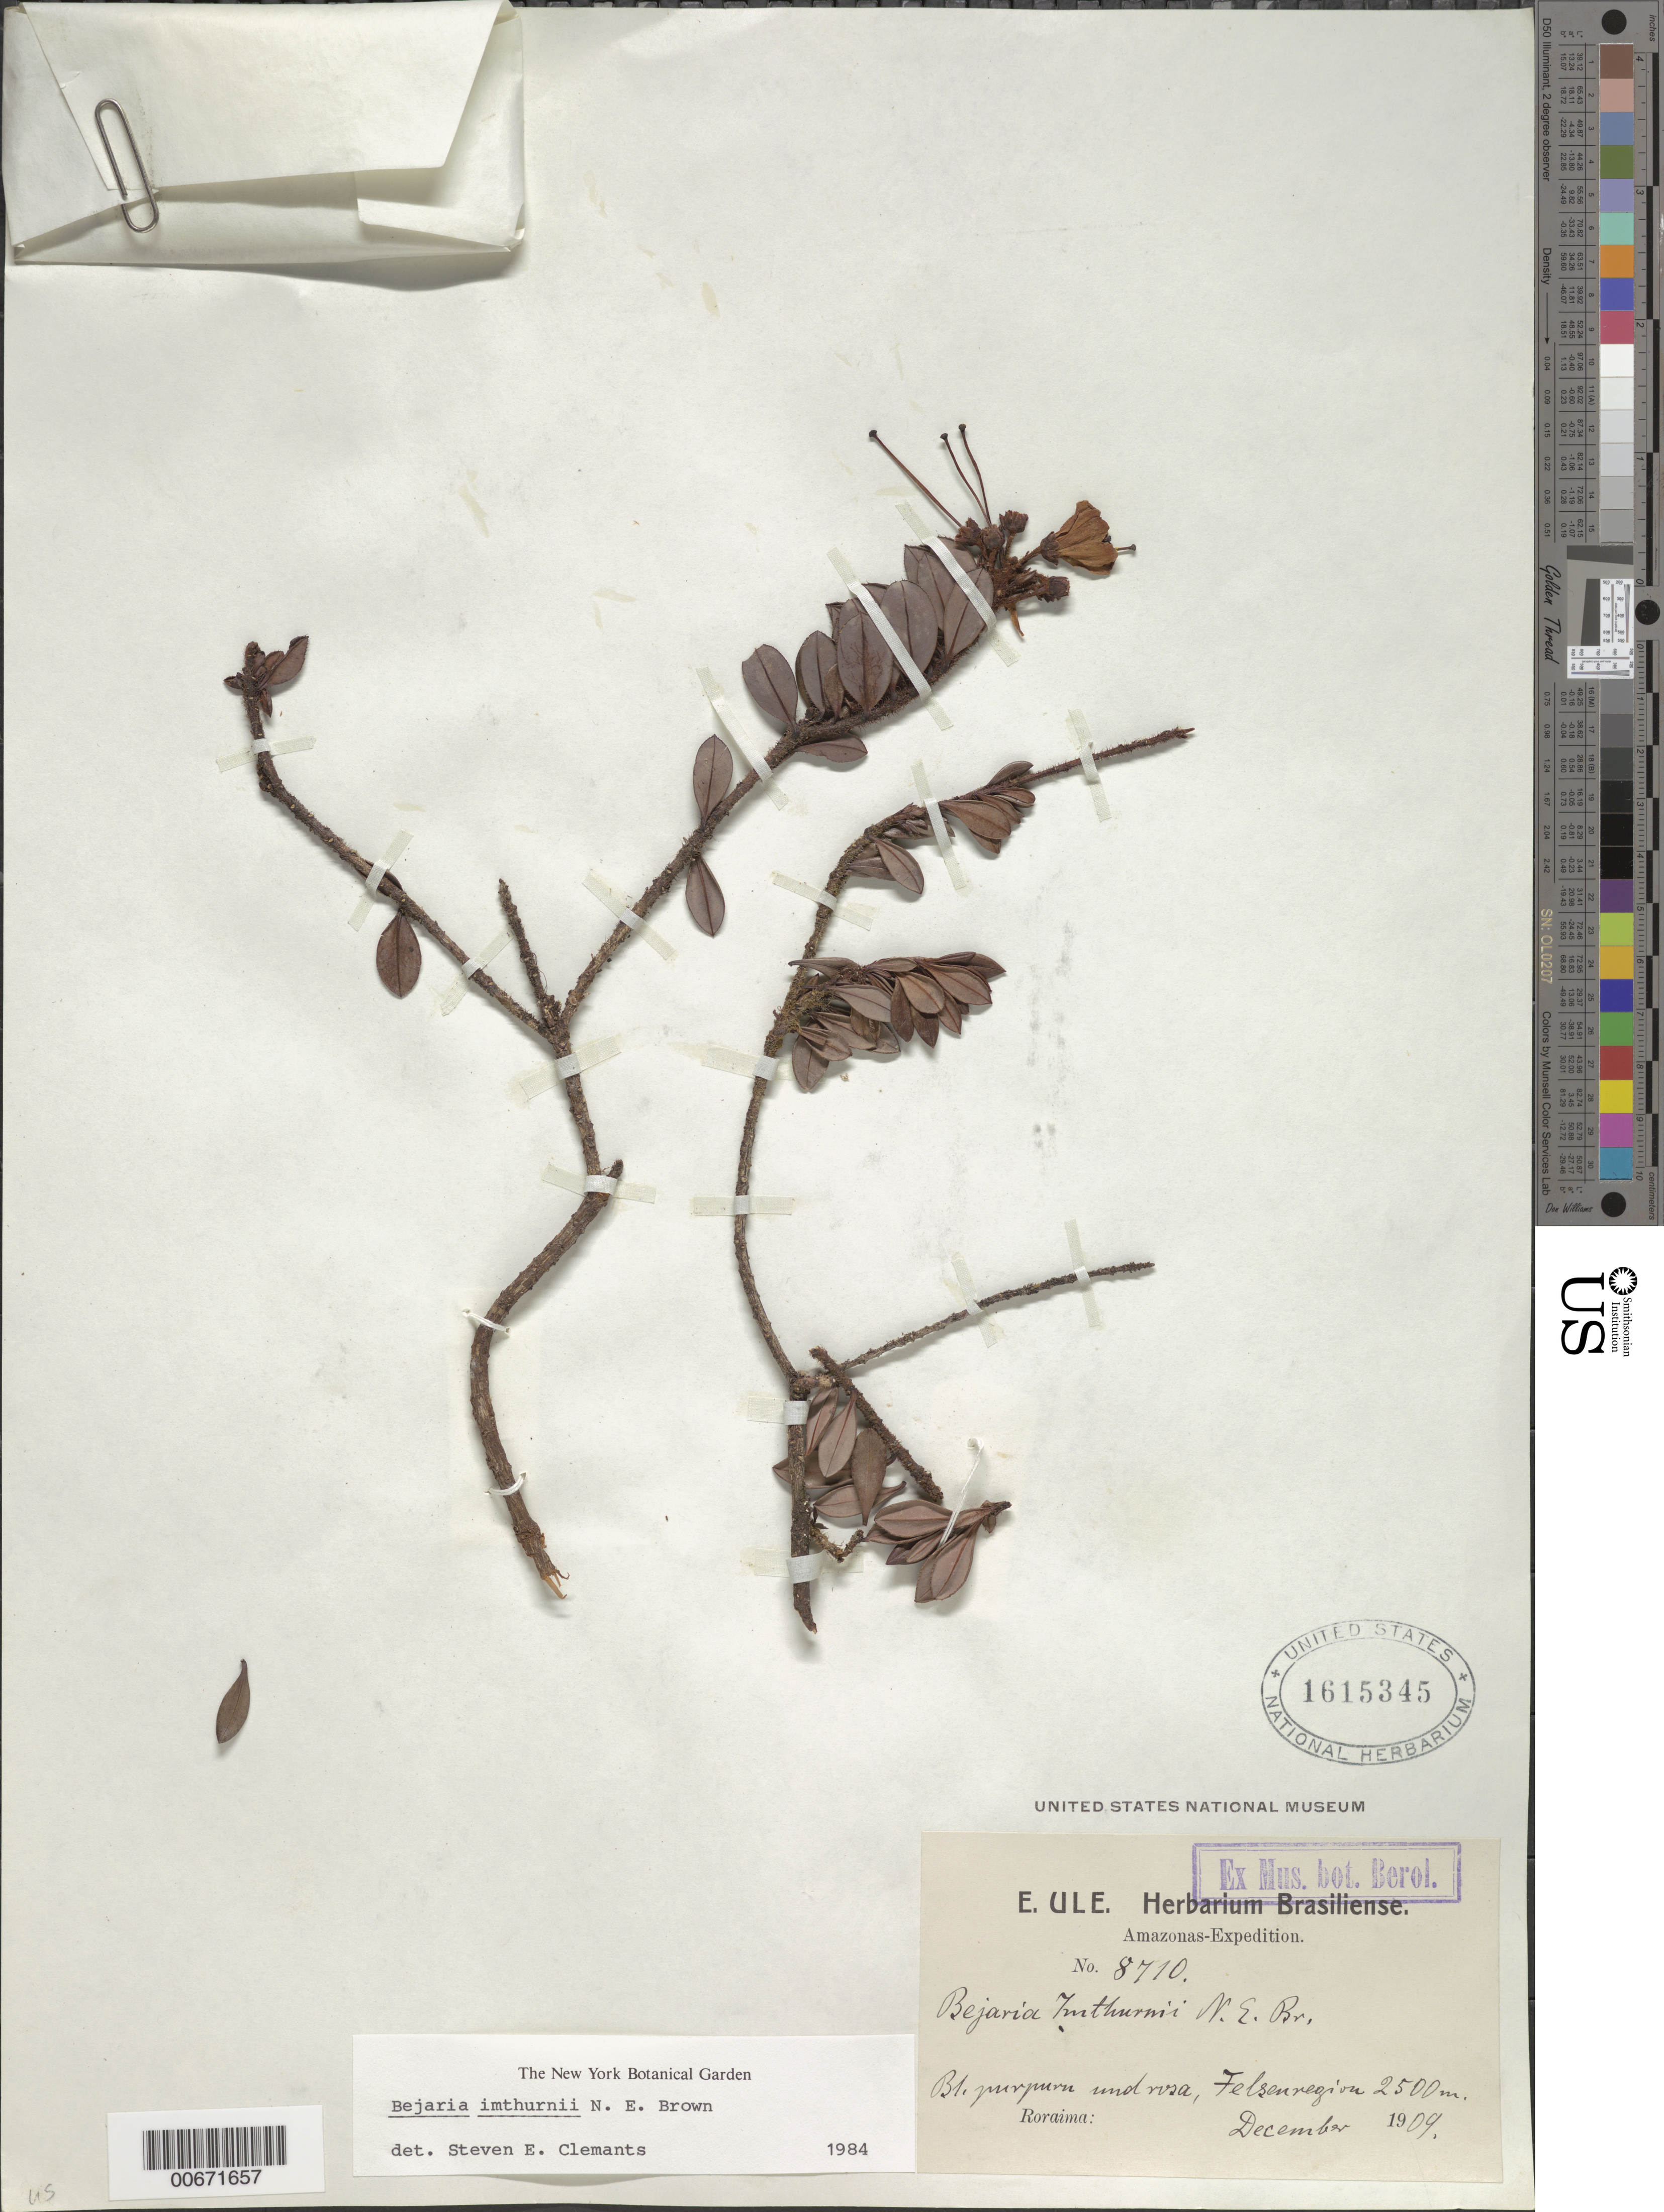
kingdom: Plantae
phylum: Tracheophyta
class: Magnoliopsida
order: Ericales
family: Ericaceae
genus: Bejaria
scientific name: Bejaria imthurnii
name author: N.E. Br.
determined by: Clemants, S. E.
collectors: E. H. Ule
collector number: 8710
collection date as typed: Dec-09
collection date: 2009-12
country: Venezuela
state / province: Bolívar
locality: Mt. Roraima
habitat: Felsenregion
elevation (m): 2500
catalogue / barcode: US 1615345